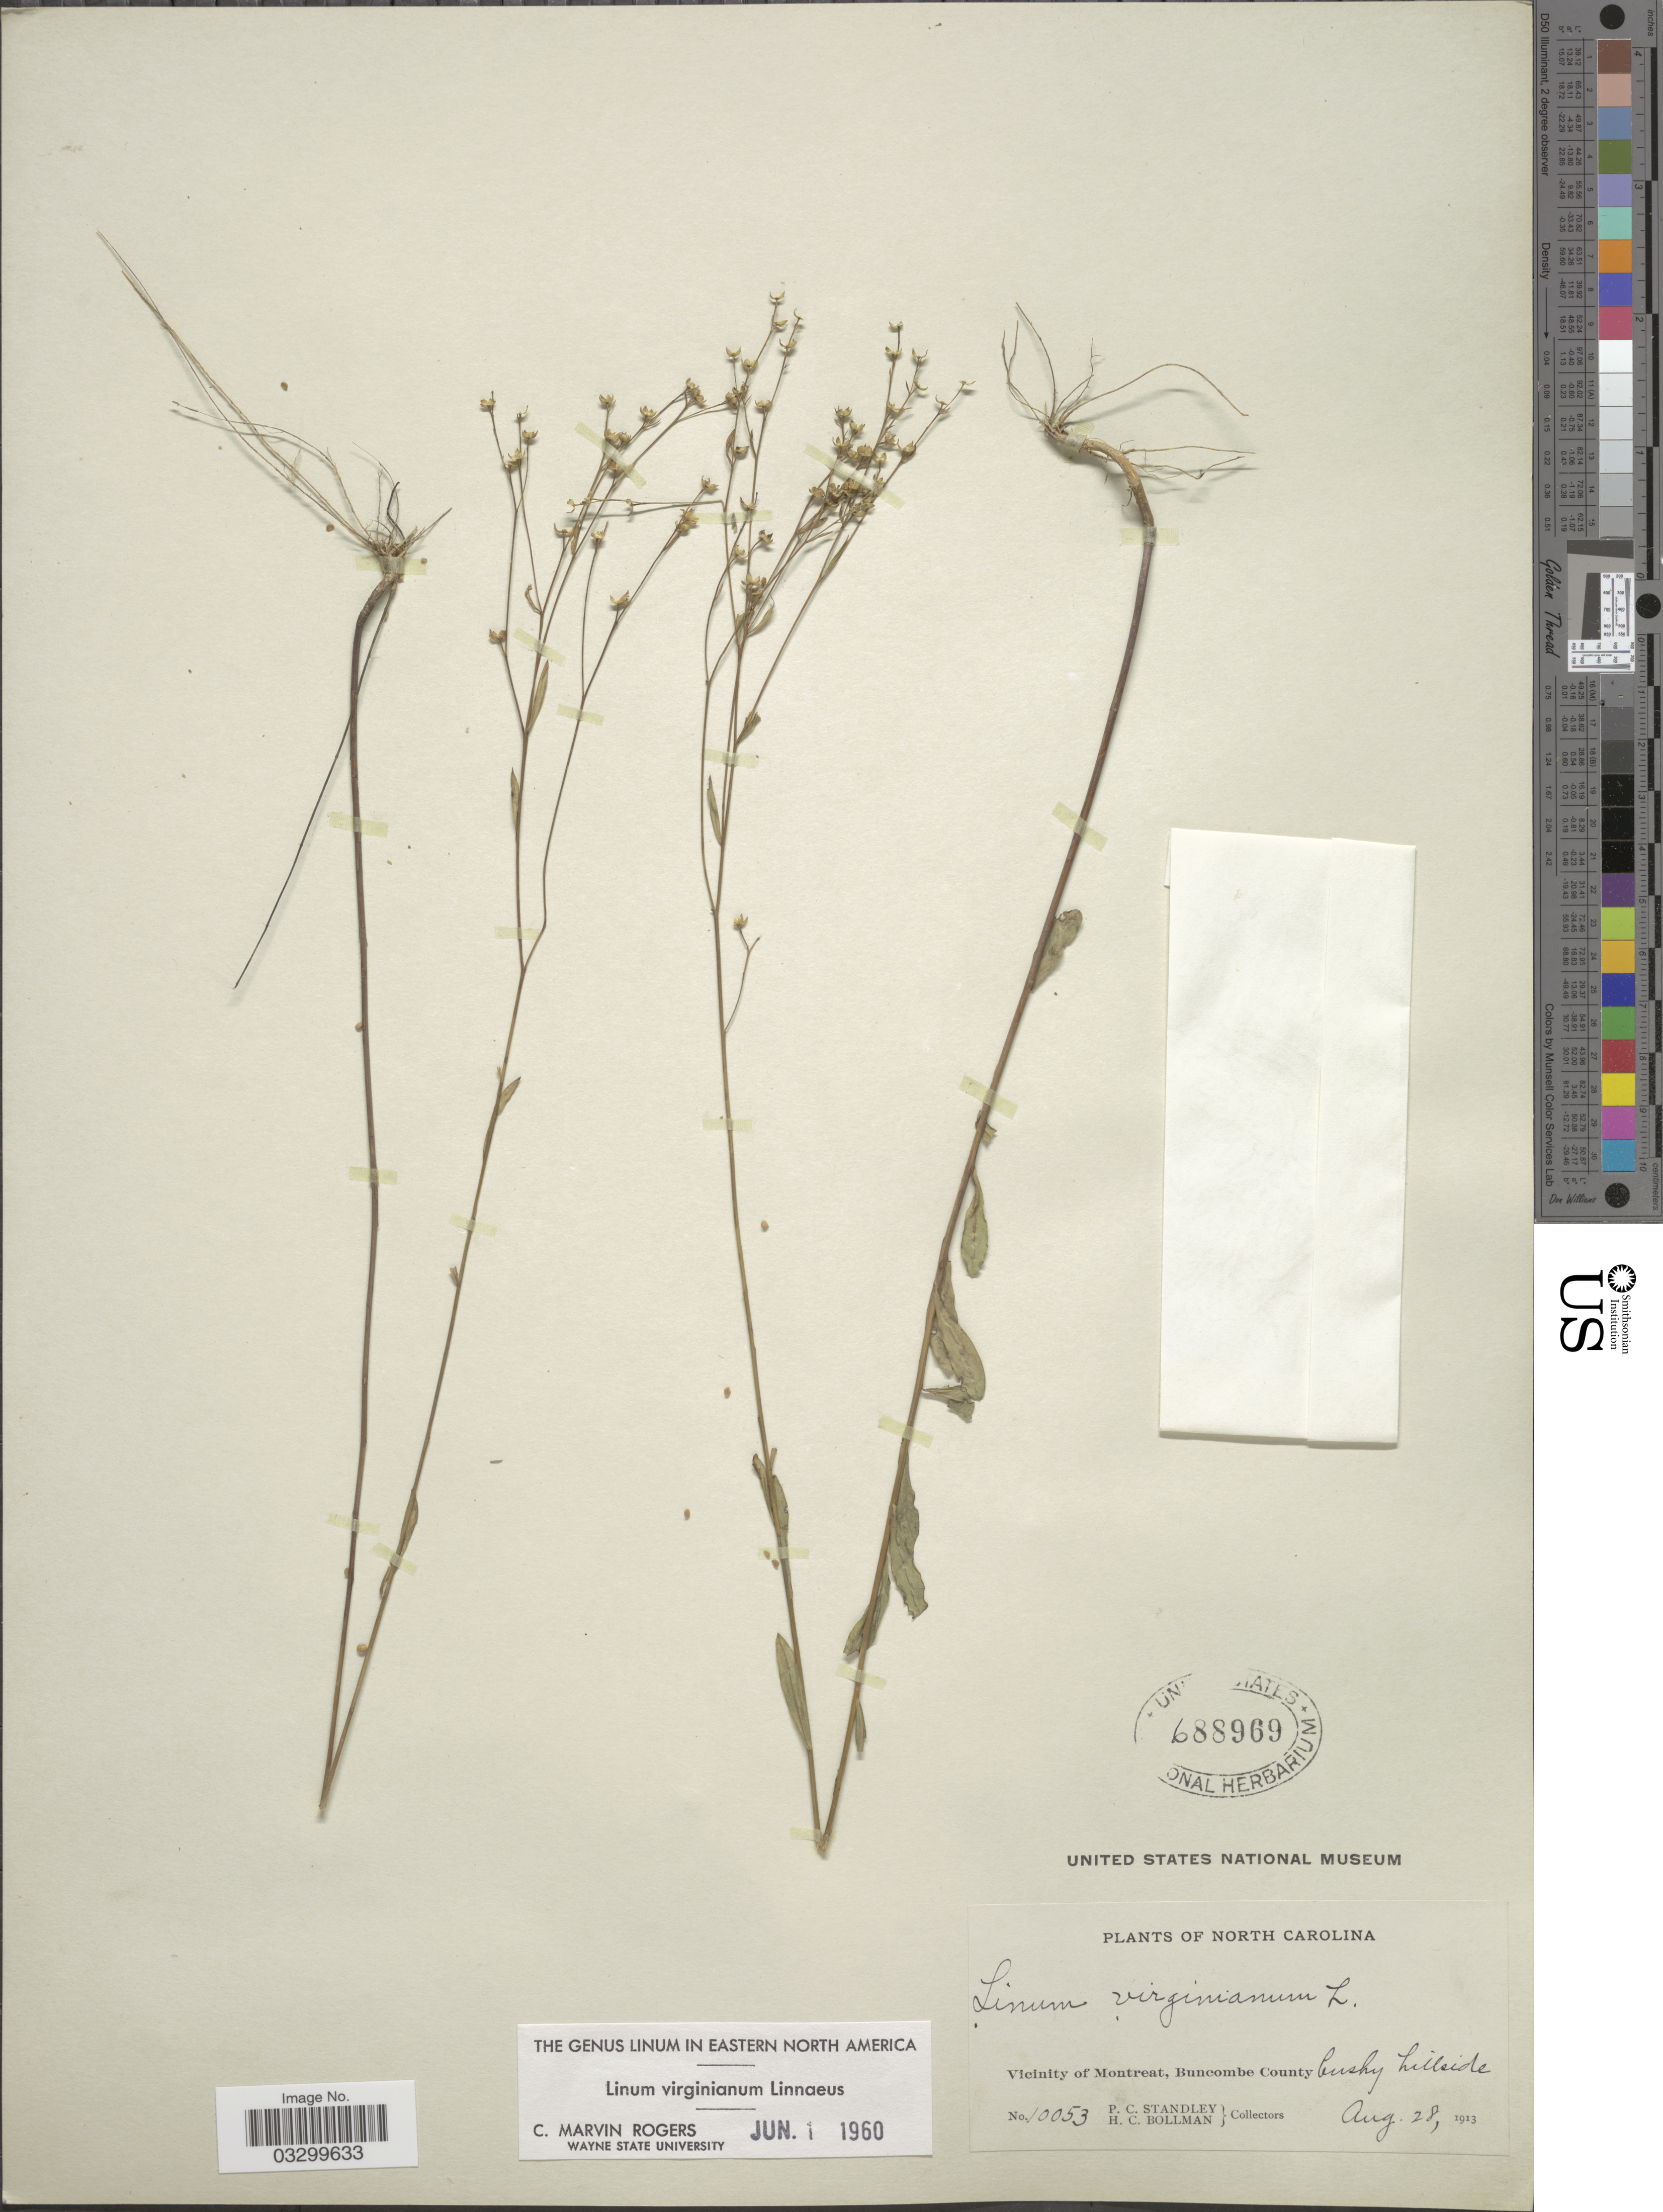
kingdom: Plantae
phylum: Tracheophyta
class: Magnoliopsida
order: Malpighiales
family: Linaceae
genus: Linum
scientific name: Linum virginianum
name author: L.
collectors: P. C. Standley & H. C. Bollman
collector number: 10053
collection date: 1913-08-28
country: United States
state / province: North Carolina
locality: Vicinity of Montreat, Buncombe County.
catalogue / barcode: US 688969